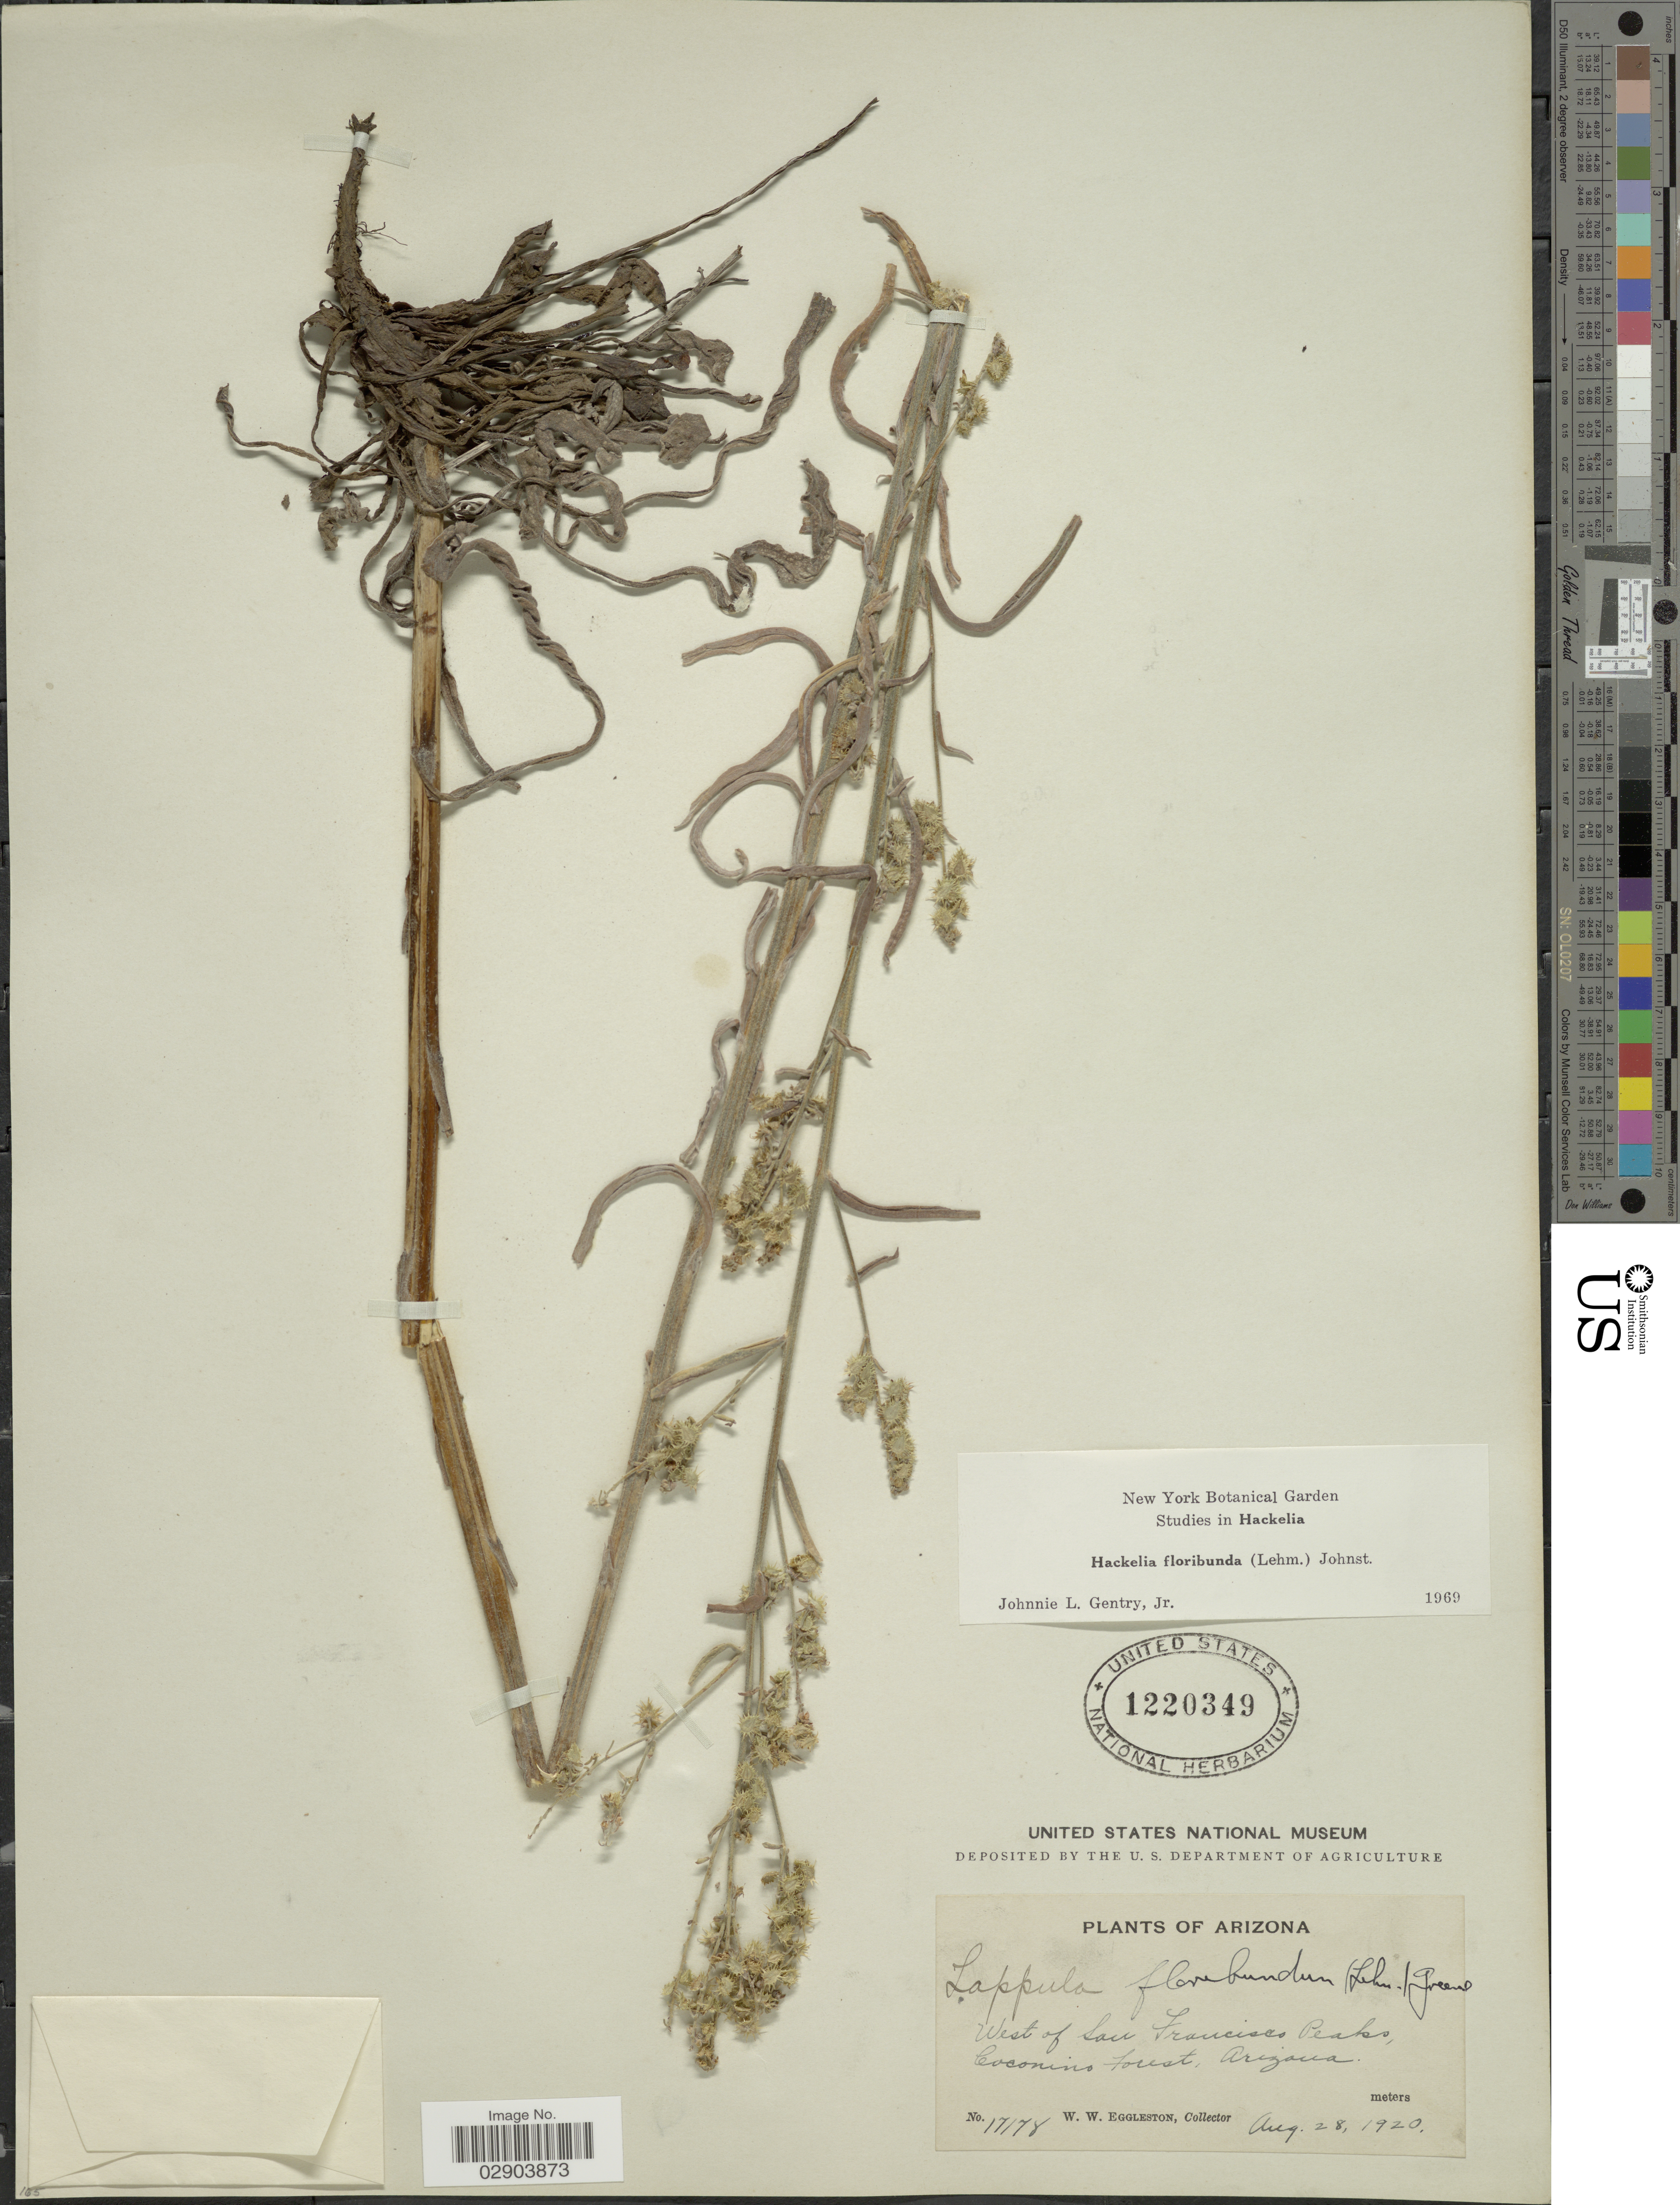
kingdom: Plantae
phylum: Tracheophyta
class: Magnoliopsida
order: Boraginales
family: Boraginaceae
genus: Hackelia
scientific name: Hackelia floribunda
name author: (Lehm.) I.M. Johnst.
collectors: W. W. Eggleston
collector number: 17178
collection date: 1920-08-28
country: United States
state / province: Arizona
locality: West of San Francisco Peaks, Coconins Forest.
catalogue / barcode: US 1220349